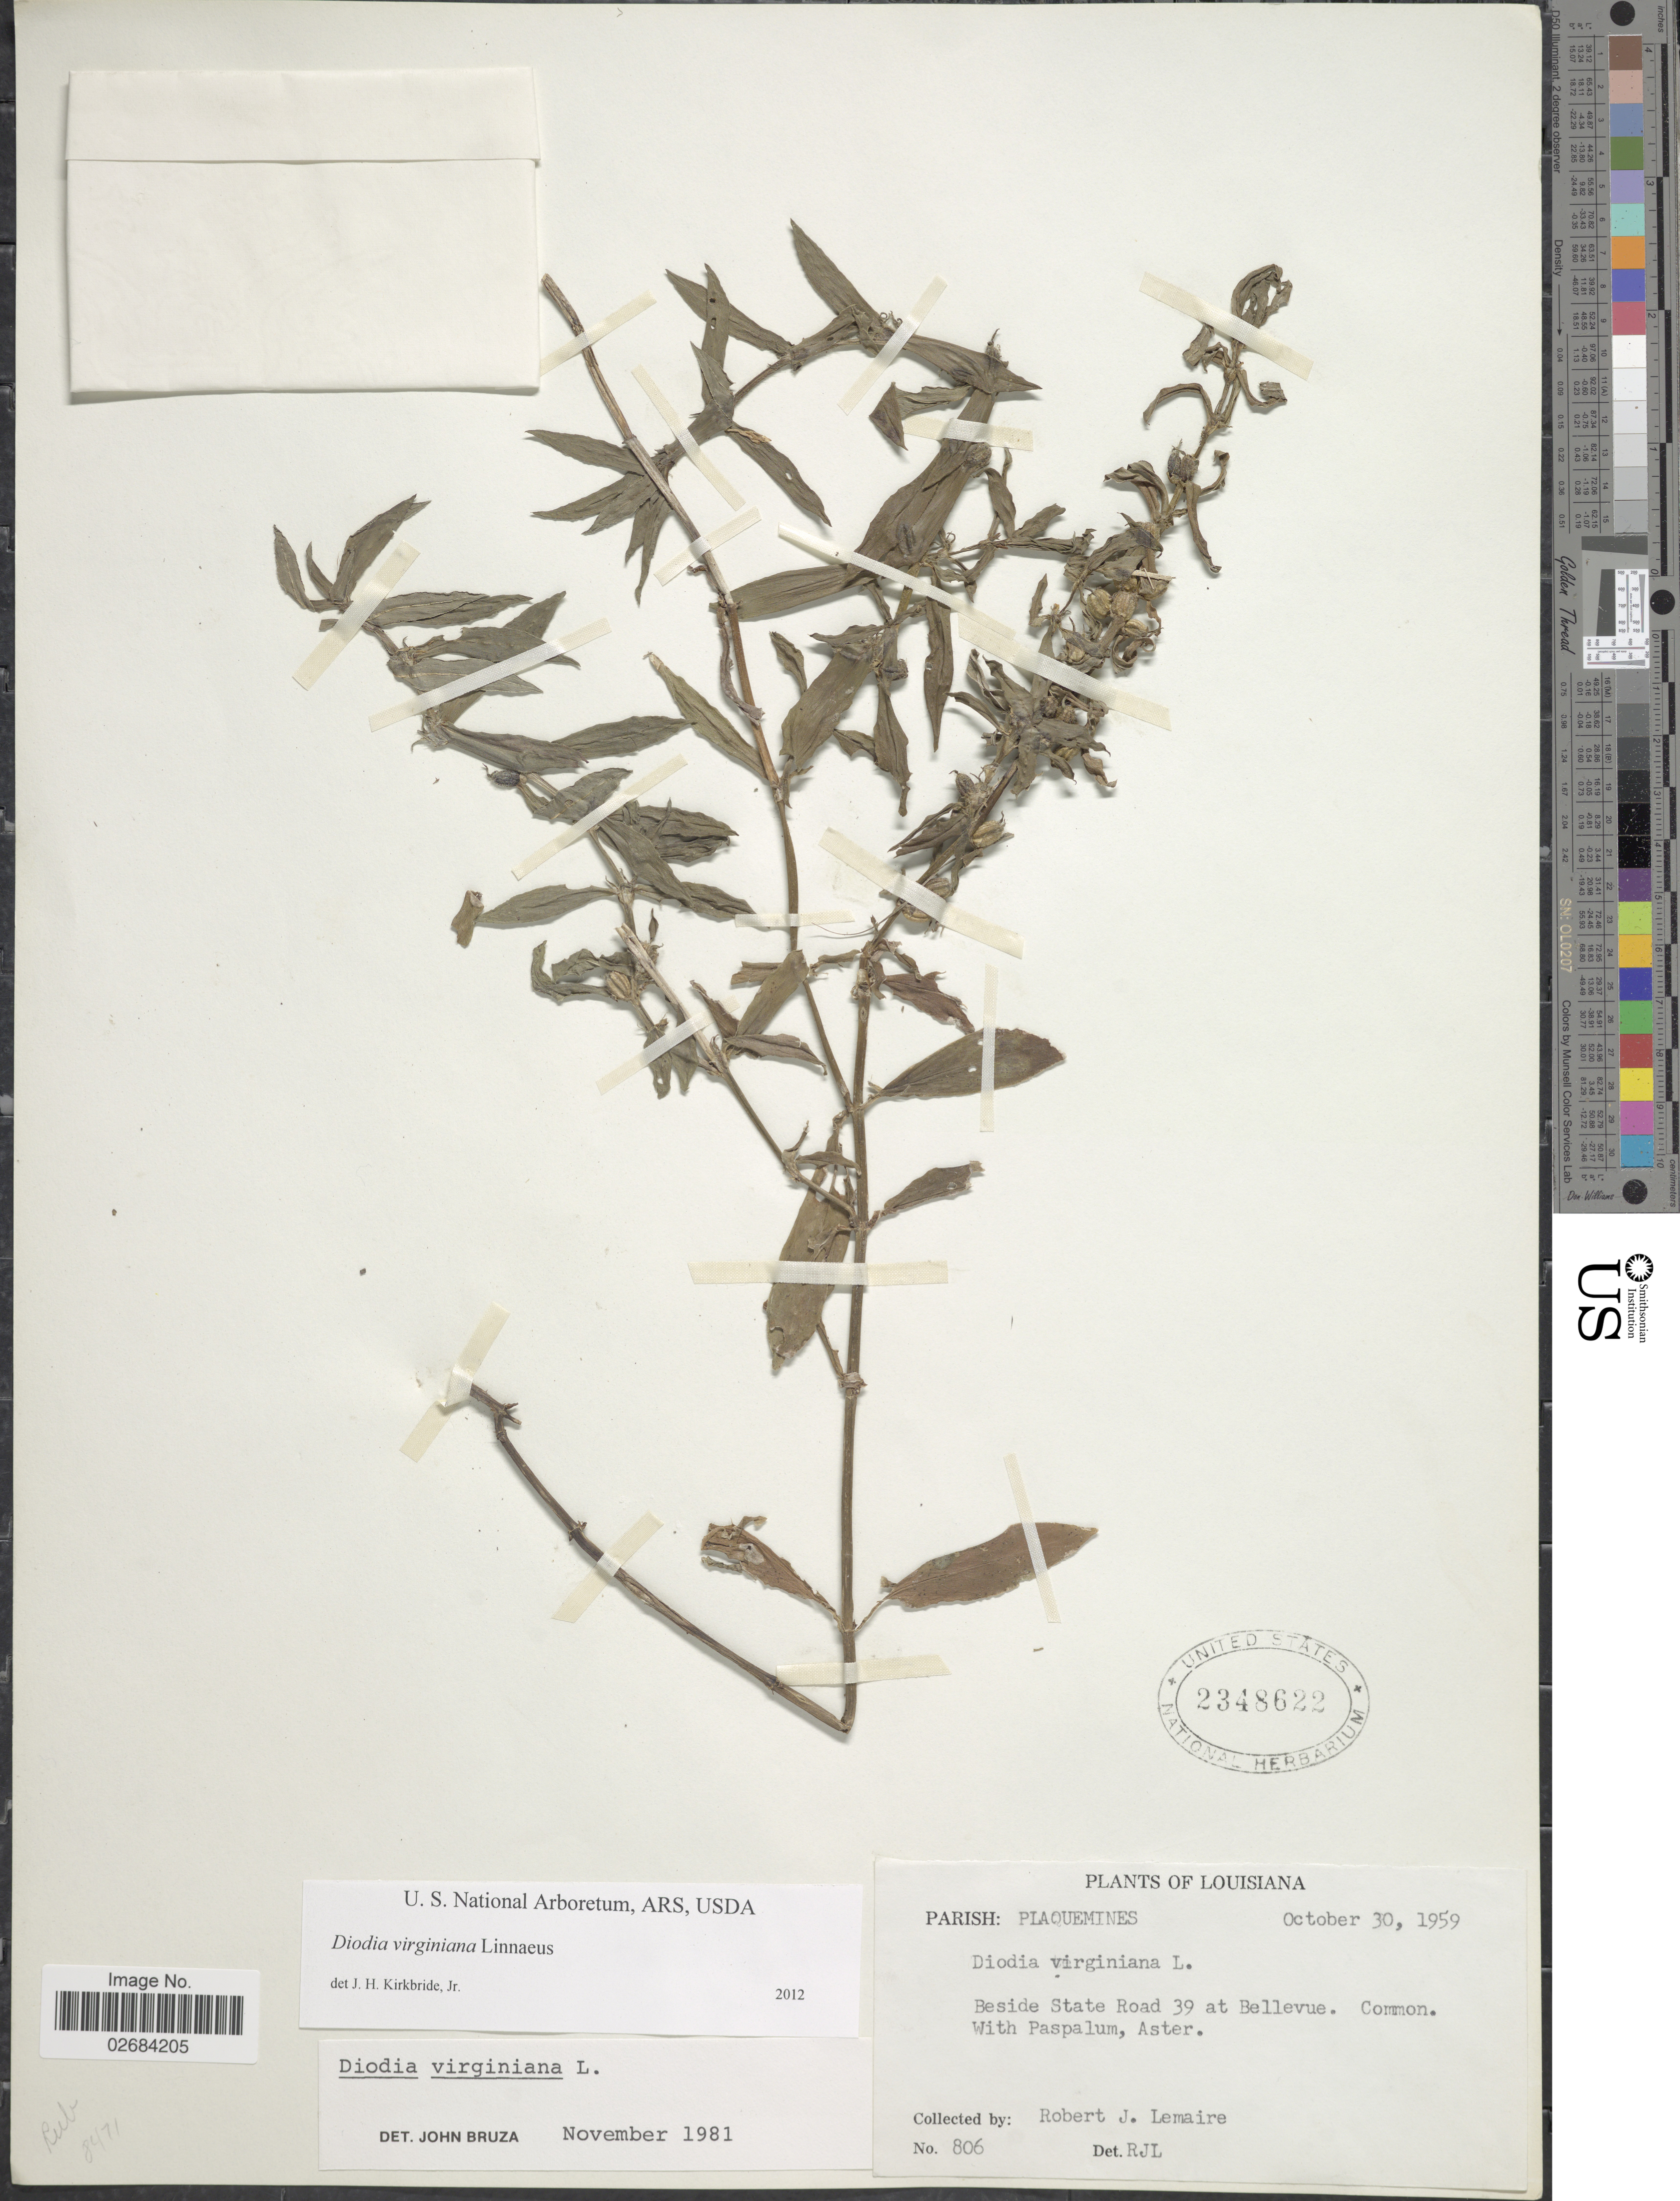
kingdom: Plantae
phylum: Tracheophyta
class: Magnoliopsida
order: Gentianales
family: Rubiaceae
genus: Diodia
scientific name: Diodia virginiana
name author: L.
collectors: R. J. Lemaire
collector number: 806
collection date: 1959-10-30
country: United States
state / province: Louisiana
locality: Beside State Road 39 at Bellevue.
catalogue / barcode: US 2348622